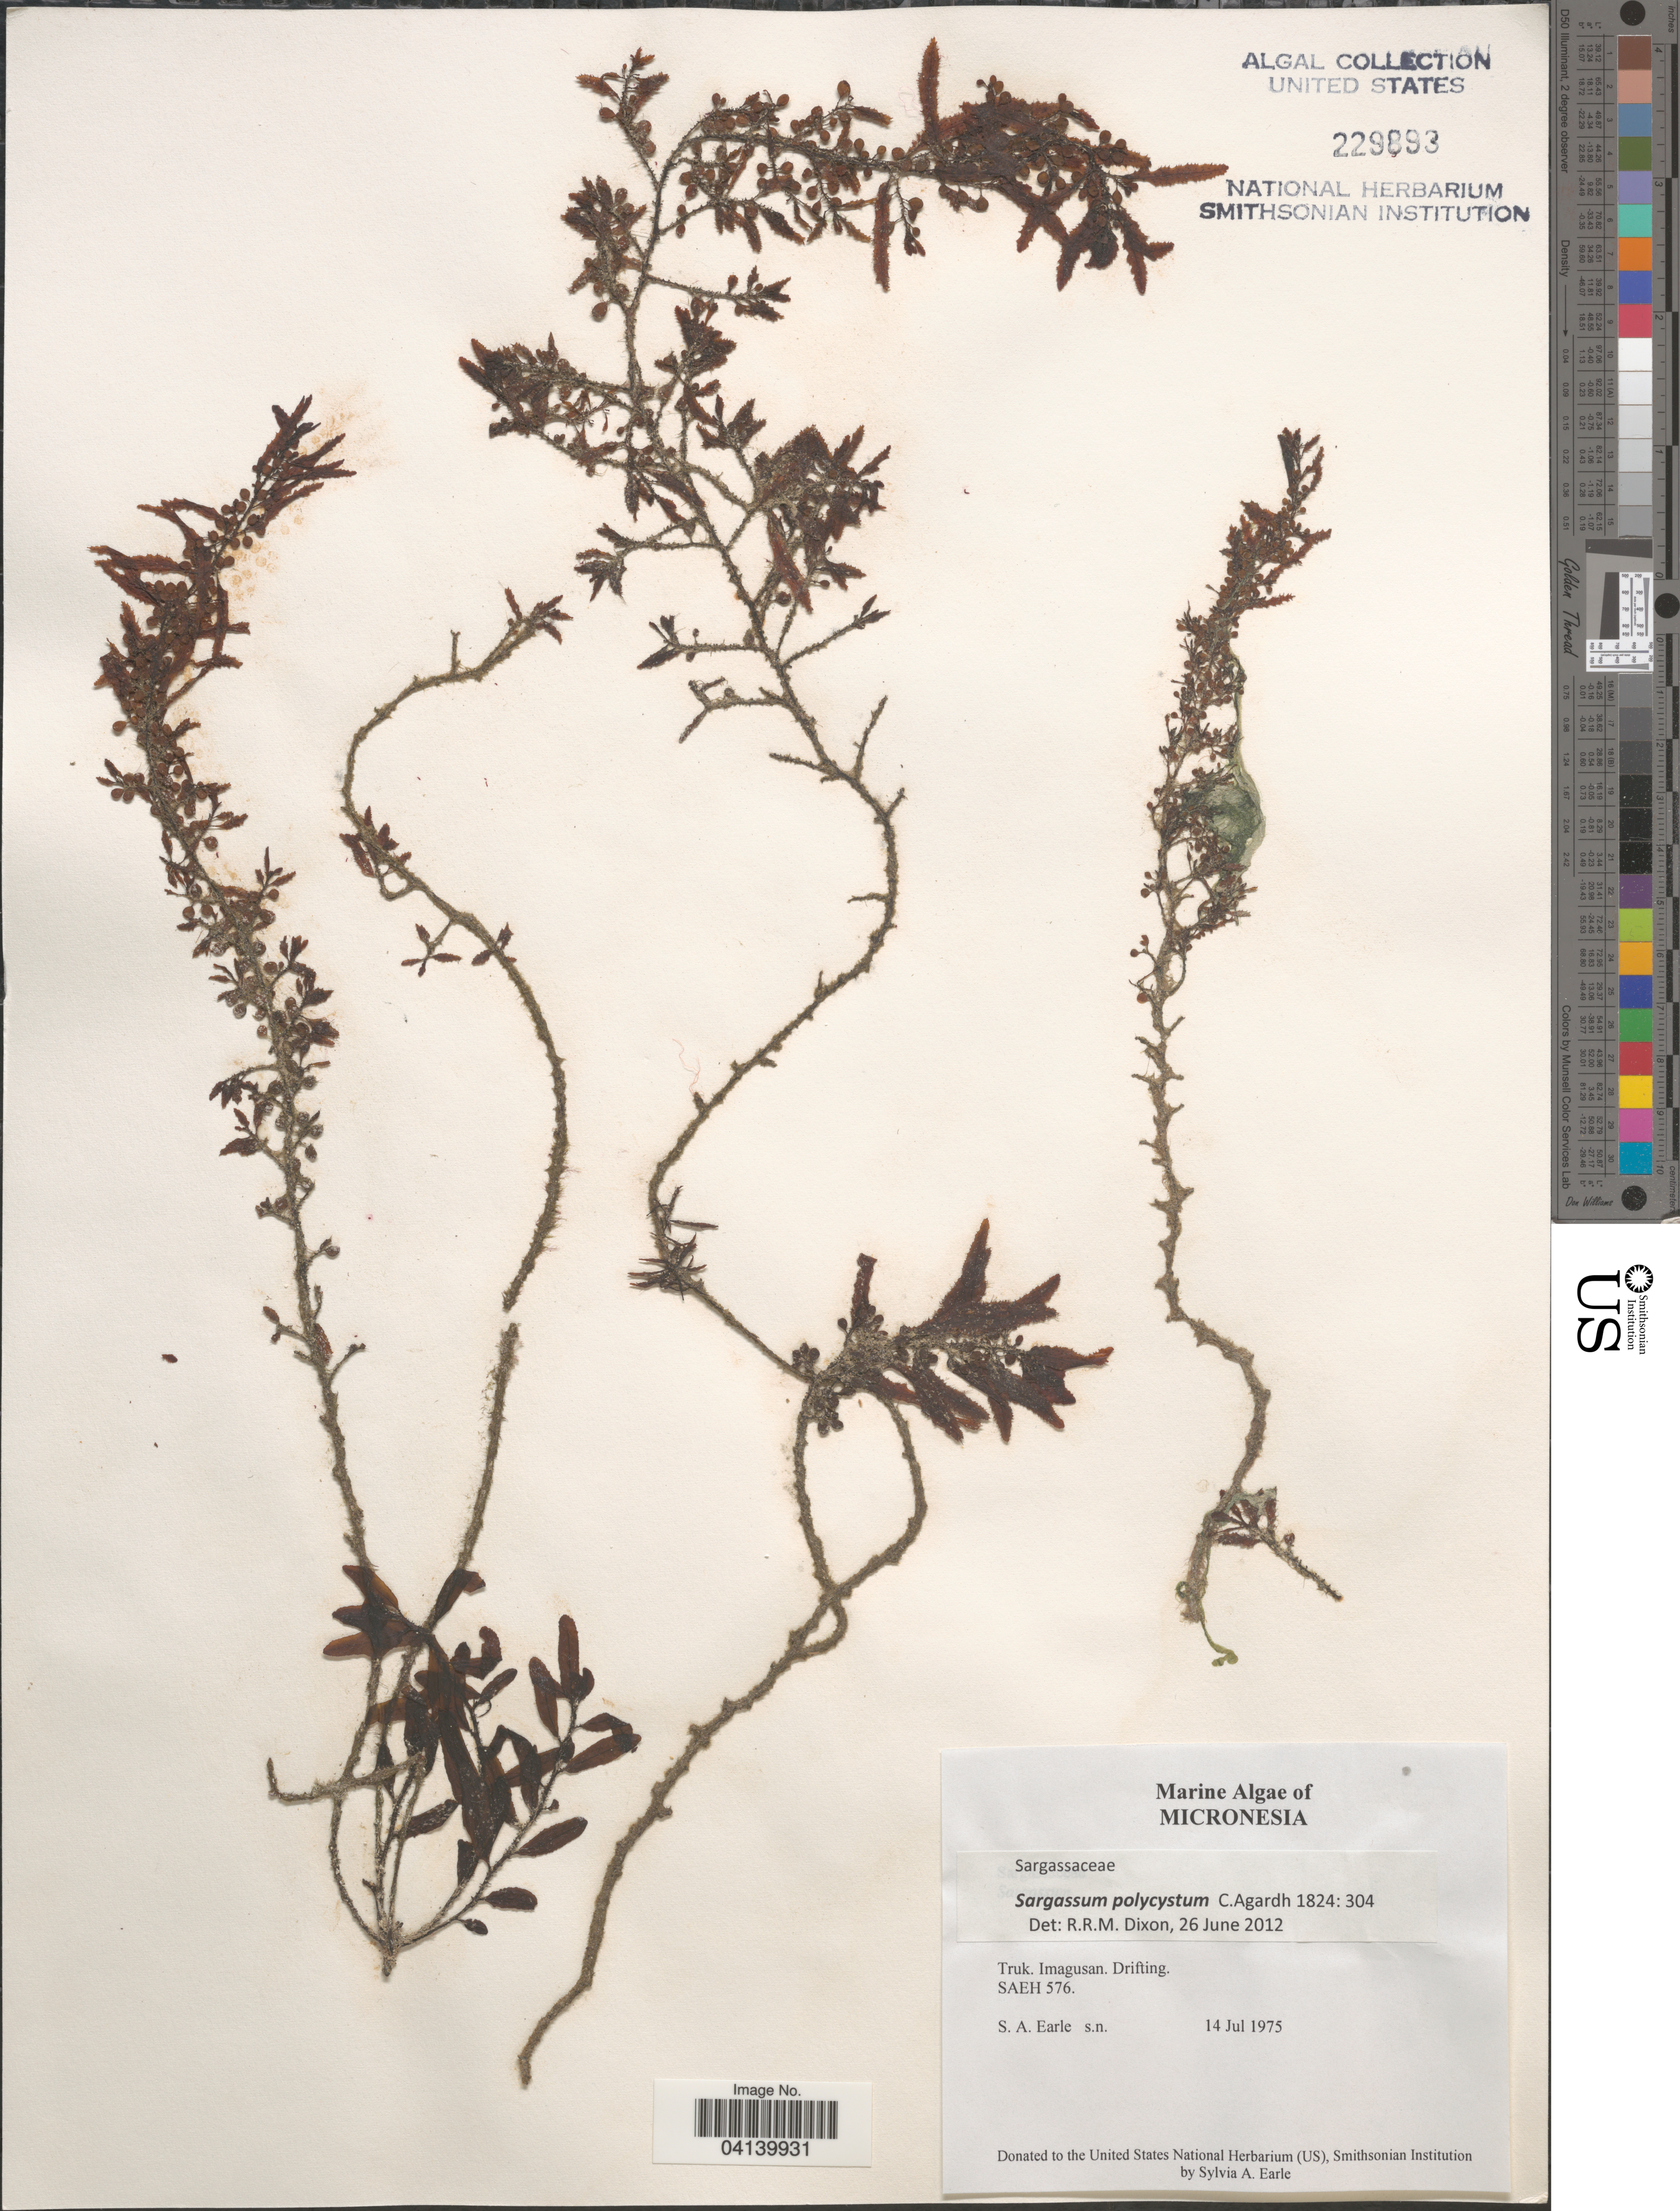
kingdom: Chromista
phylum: Ochrophyta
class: Phaeophyceae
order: Fucales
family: Sargassaceae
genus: Sargassum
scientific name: Sargassum polycystum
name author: C. Agardh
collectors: S. A. Earle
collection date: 1975-07-14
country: Micronesia, Federated States of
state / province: Truk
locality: Micronesia. Imagusan. Drifting. SAEH 576.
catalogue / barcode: US 229893